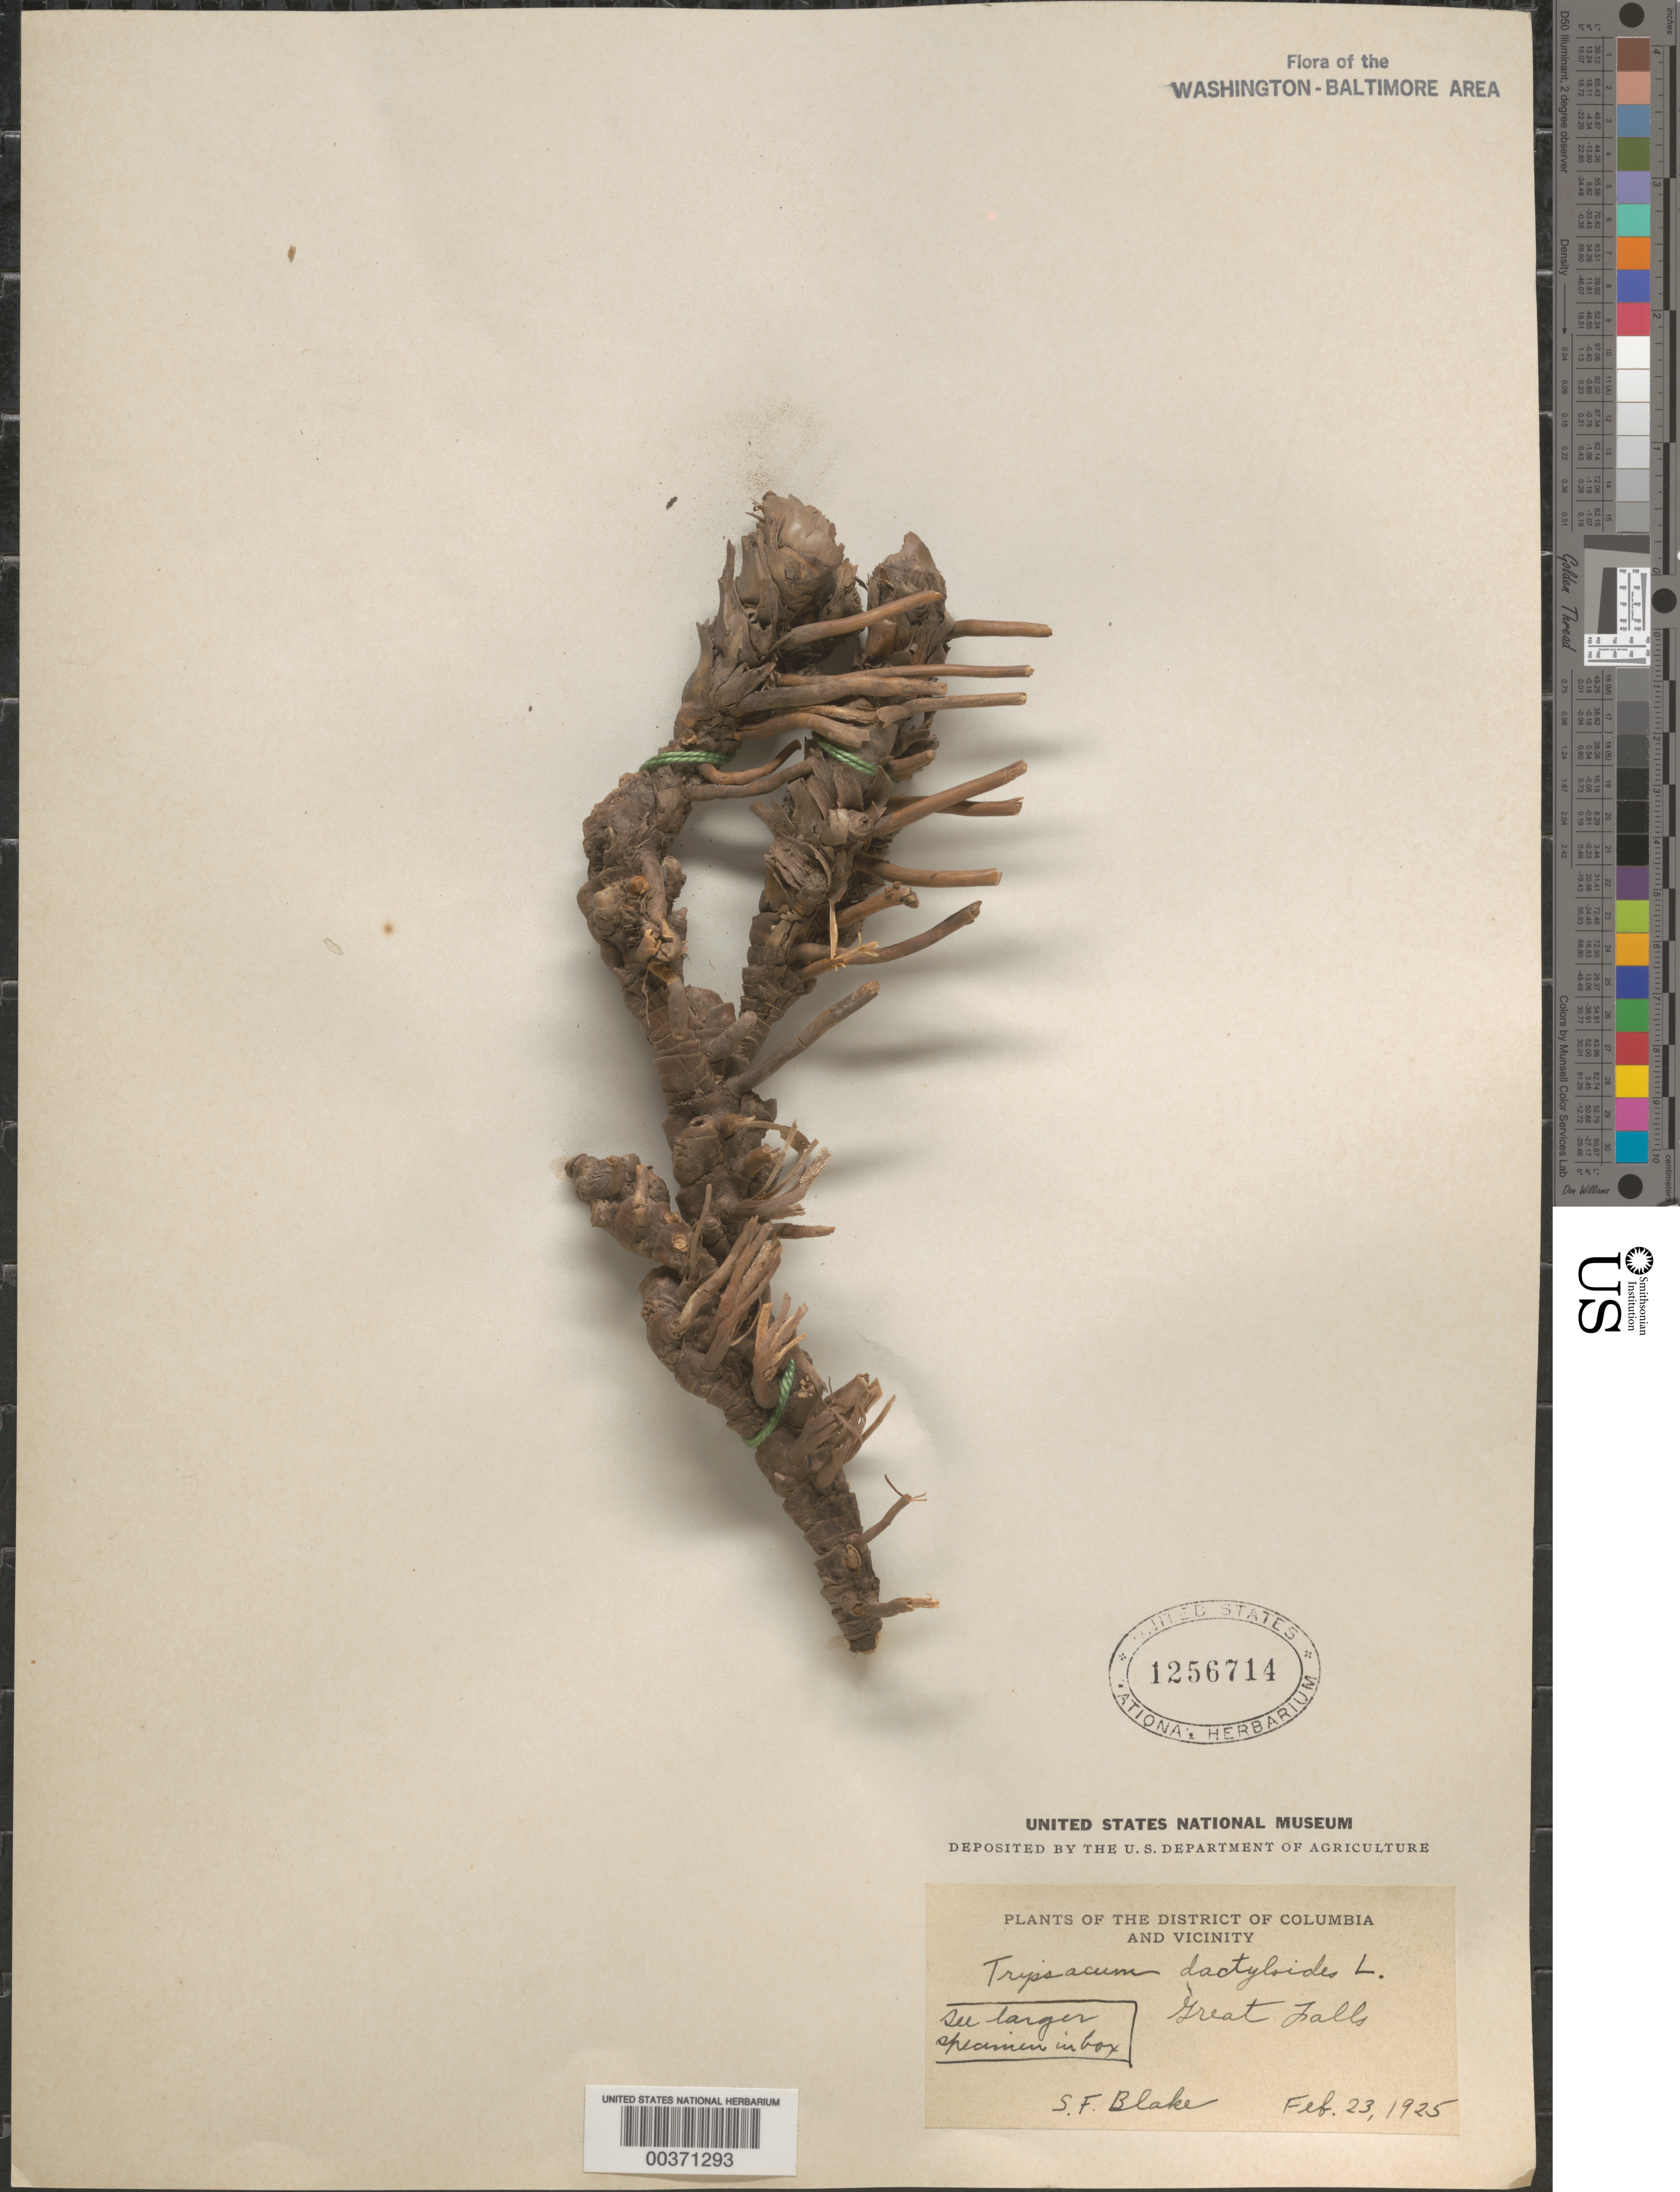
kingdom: Plantae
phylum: Tracheophyta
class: Liliopsida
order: Poales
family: Poaceae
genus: Tripsacum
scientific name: Tripsacum dactyloides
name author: (L.) L.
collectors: S. Blake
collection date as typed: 23 Feb 1925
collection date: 1925-02-23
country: United States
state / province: Maryland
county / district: Montgomery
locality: Great Falls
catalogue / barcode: US 1256714